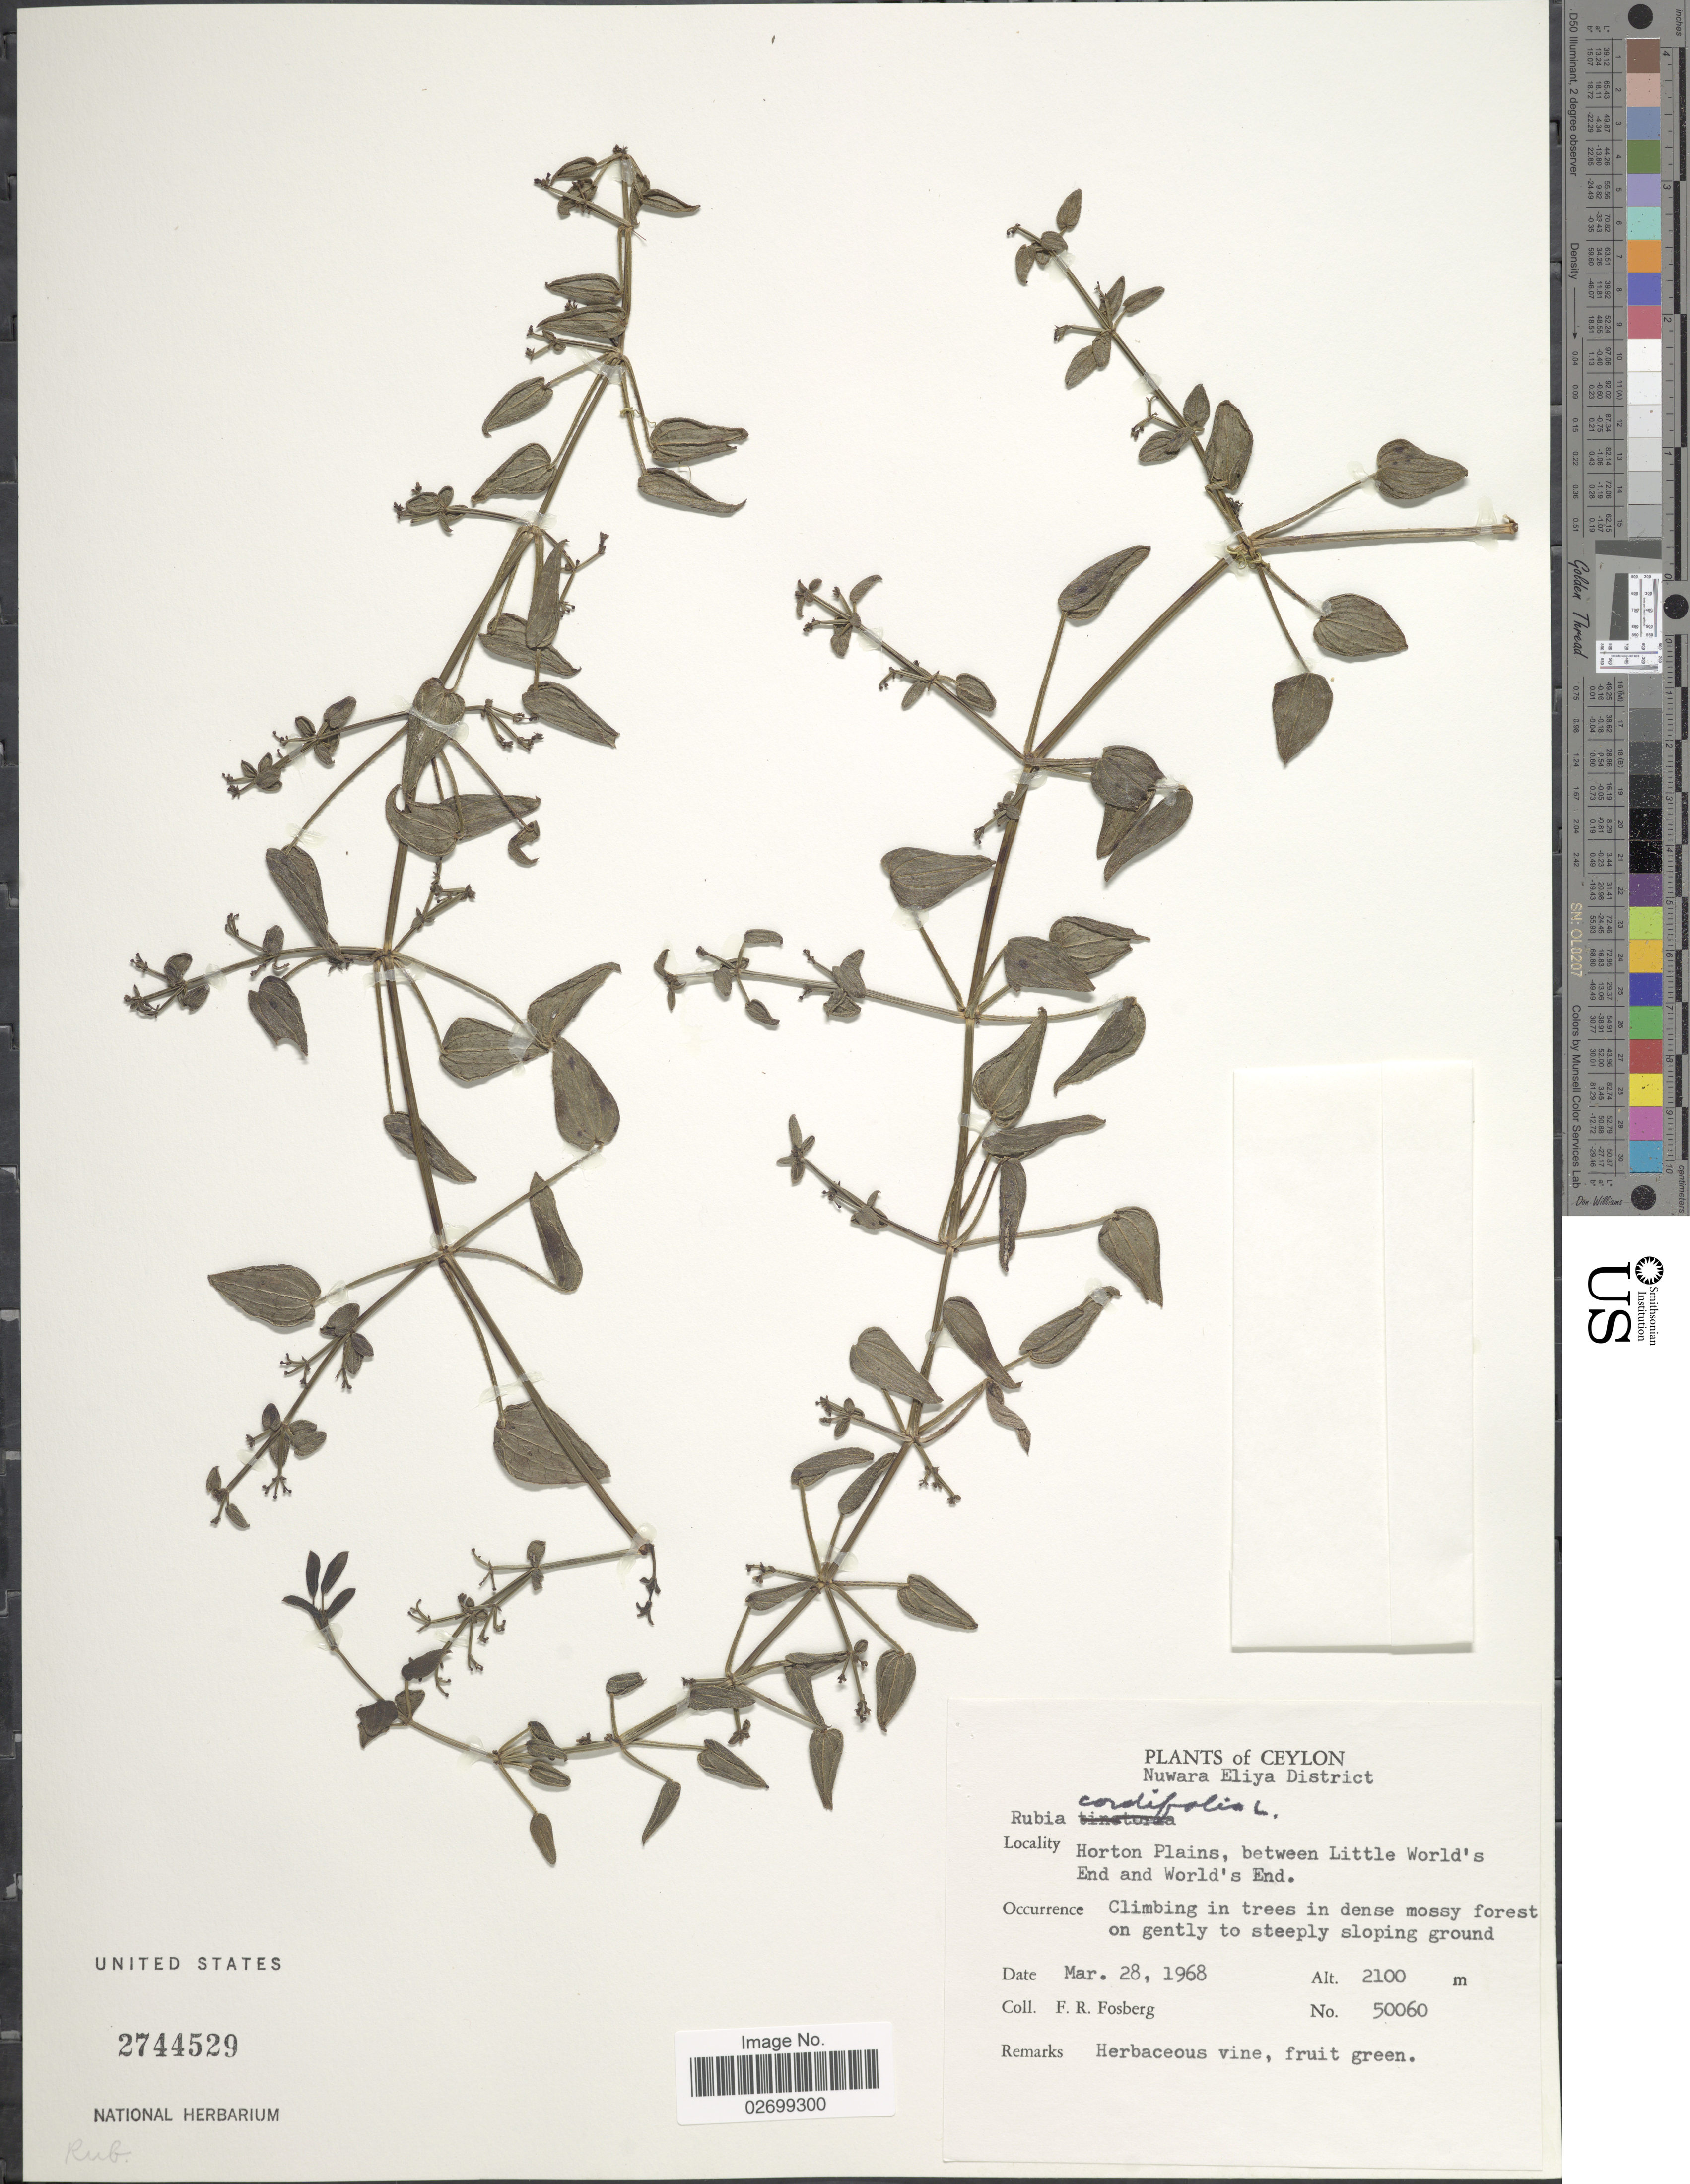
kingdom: Plantae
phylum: Tracheophyta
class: Magnoliopsida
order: Gentianales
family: Rubiaceae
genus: Rubia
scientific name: Rubia cordifolia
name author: L.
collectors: F. R. Fosberg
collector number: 50060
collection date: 1968-03-28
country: Sri Lanka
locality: Ceylon, Nuwara Eliya District, Horton Plains, between Little World's End and World's End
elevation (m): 2100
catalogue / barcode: US 2744529